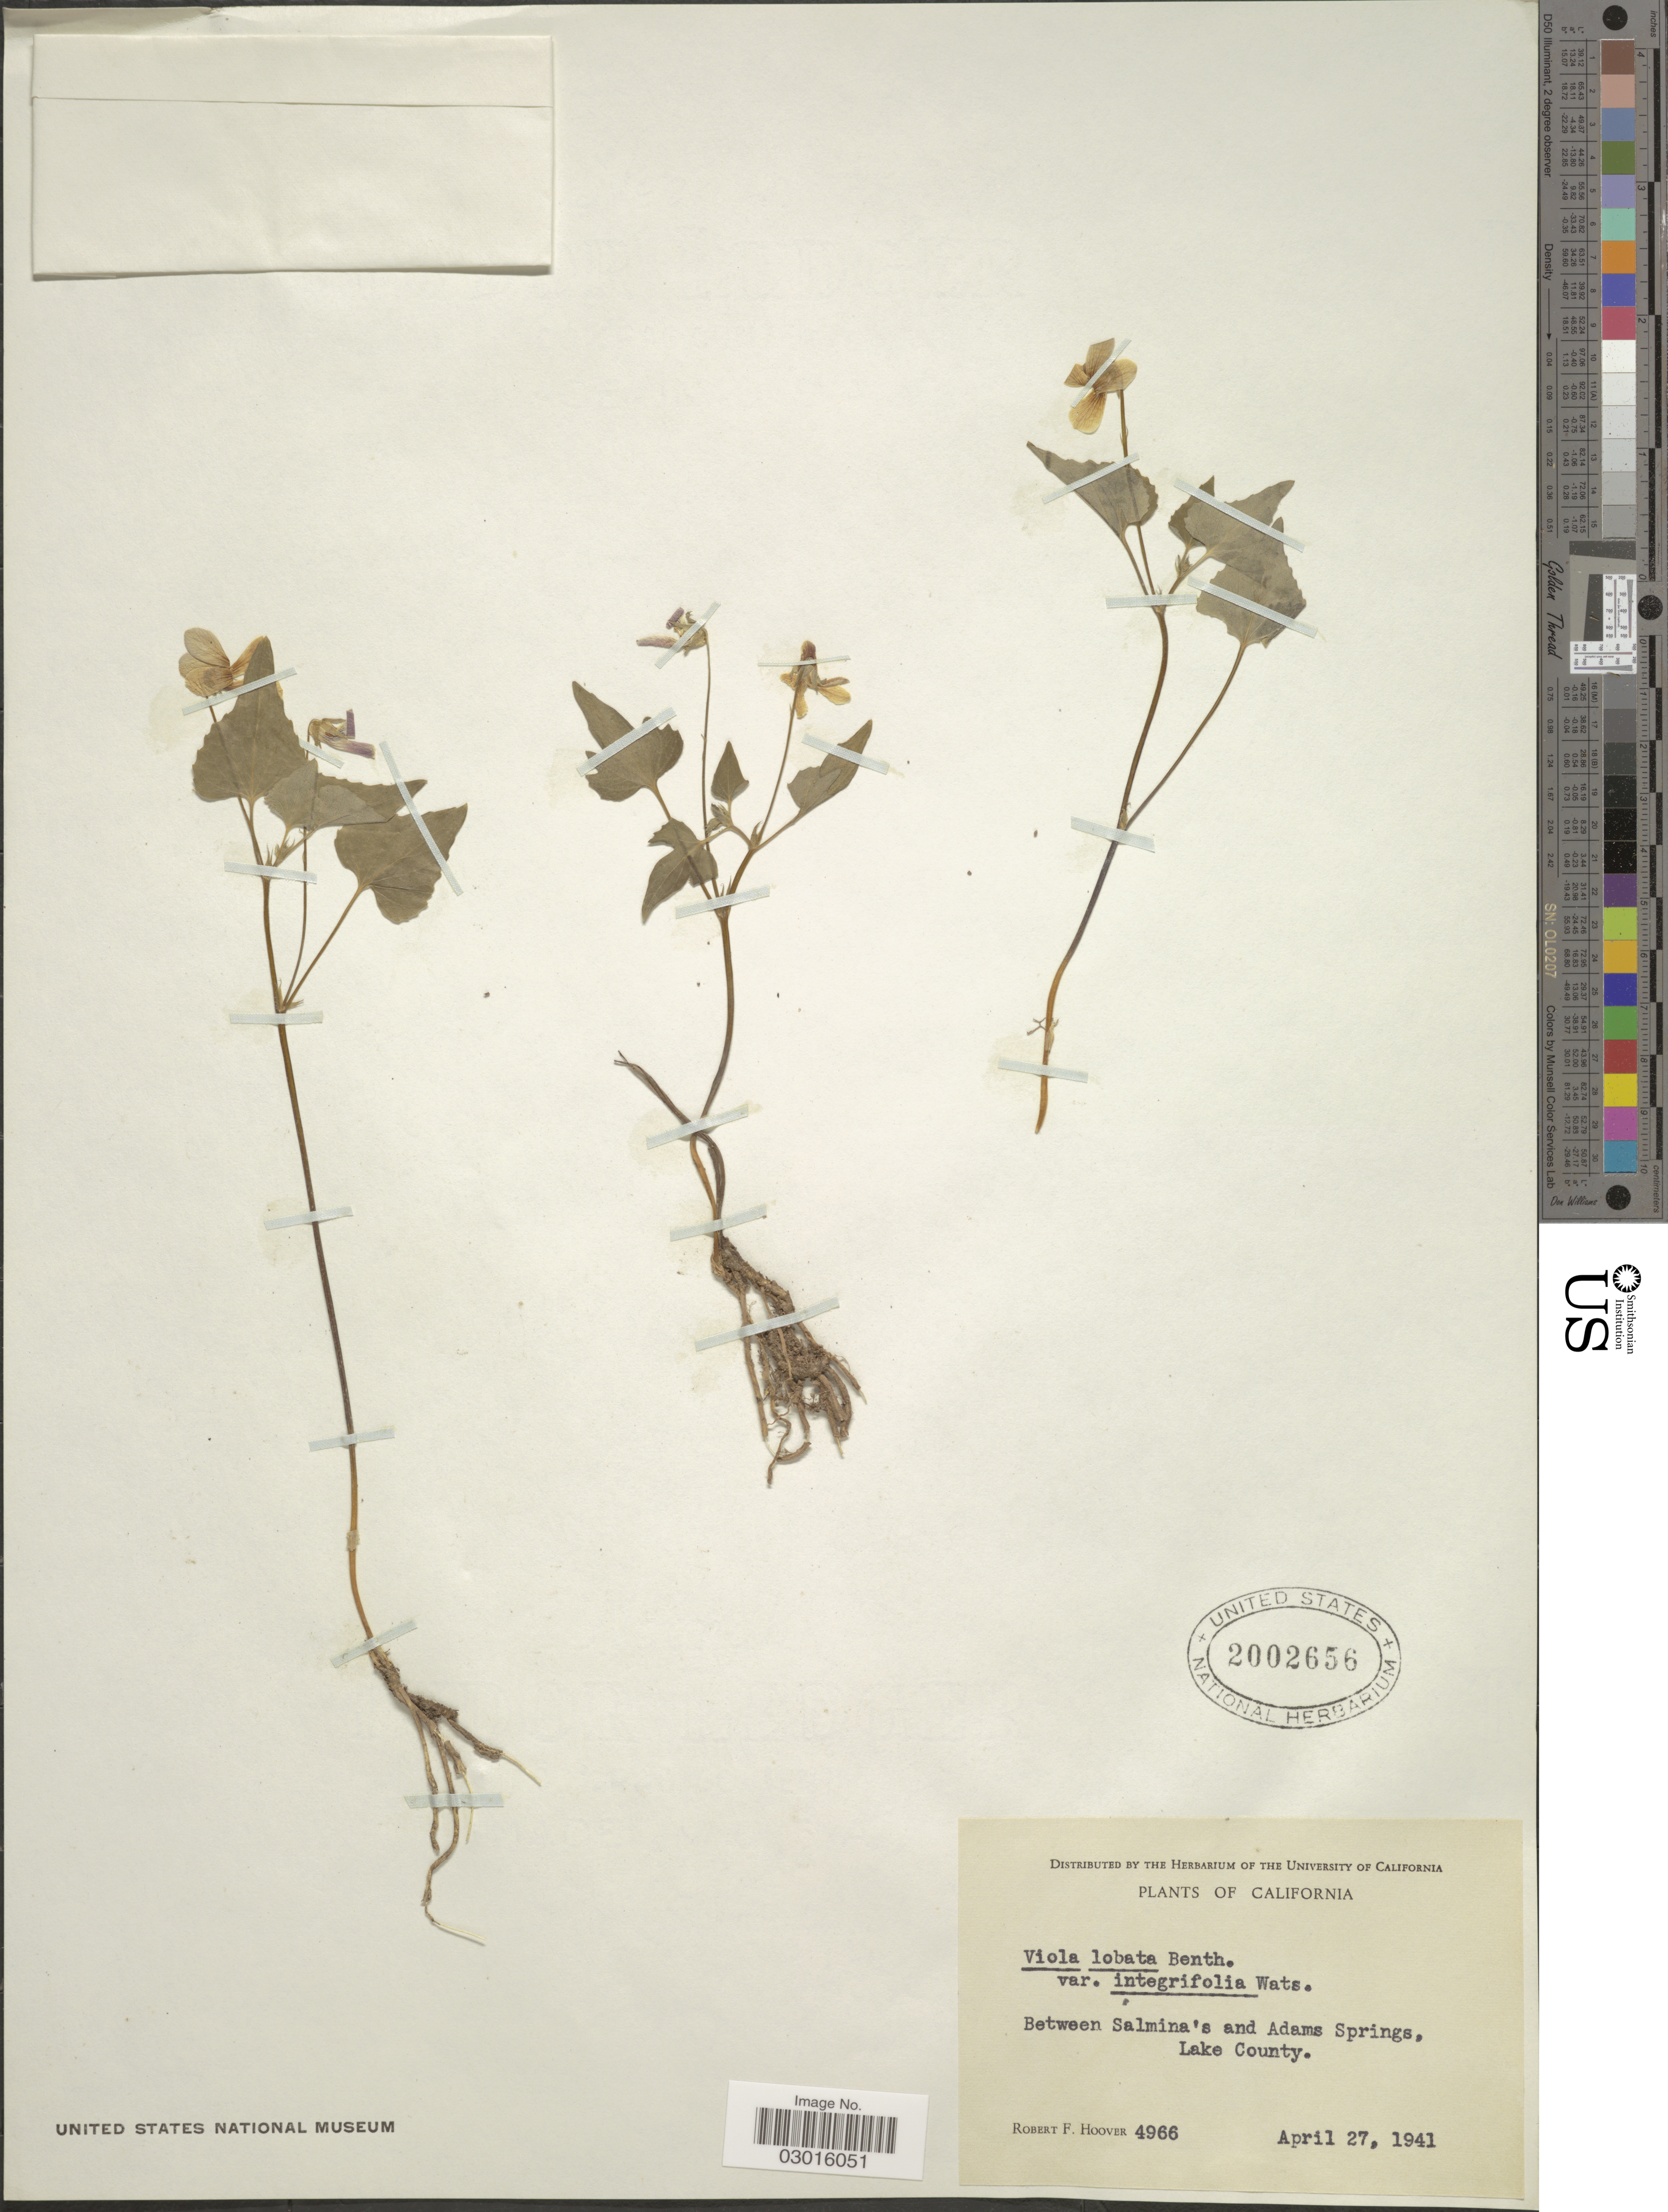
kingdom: Plantae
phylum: Tracheophyta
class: Magnoliopsida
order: Malpighiales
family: Violaceae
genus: Viola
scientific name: Viola lobata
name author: Benth.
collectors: R. F. Hoover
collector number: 4966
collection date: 1941-04-27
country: United States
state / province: California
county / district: Lake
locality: Between Salmina's and Adams Springs, Lake County.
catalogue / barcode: US 2002656